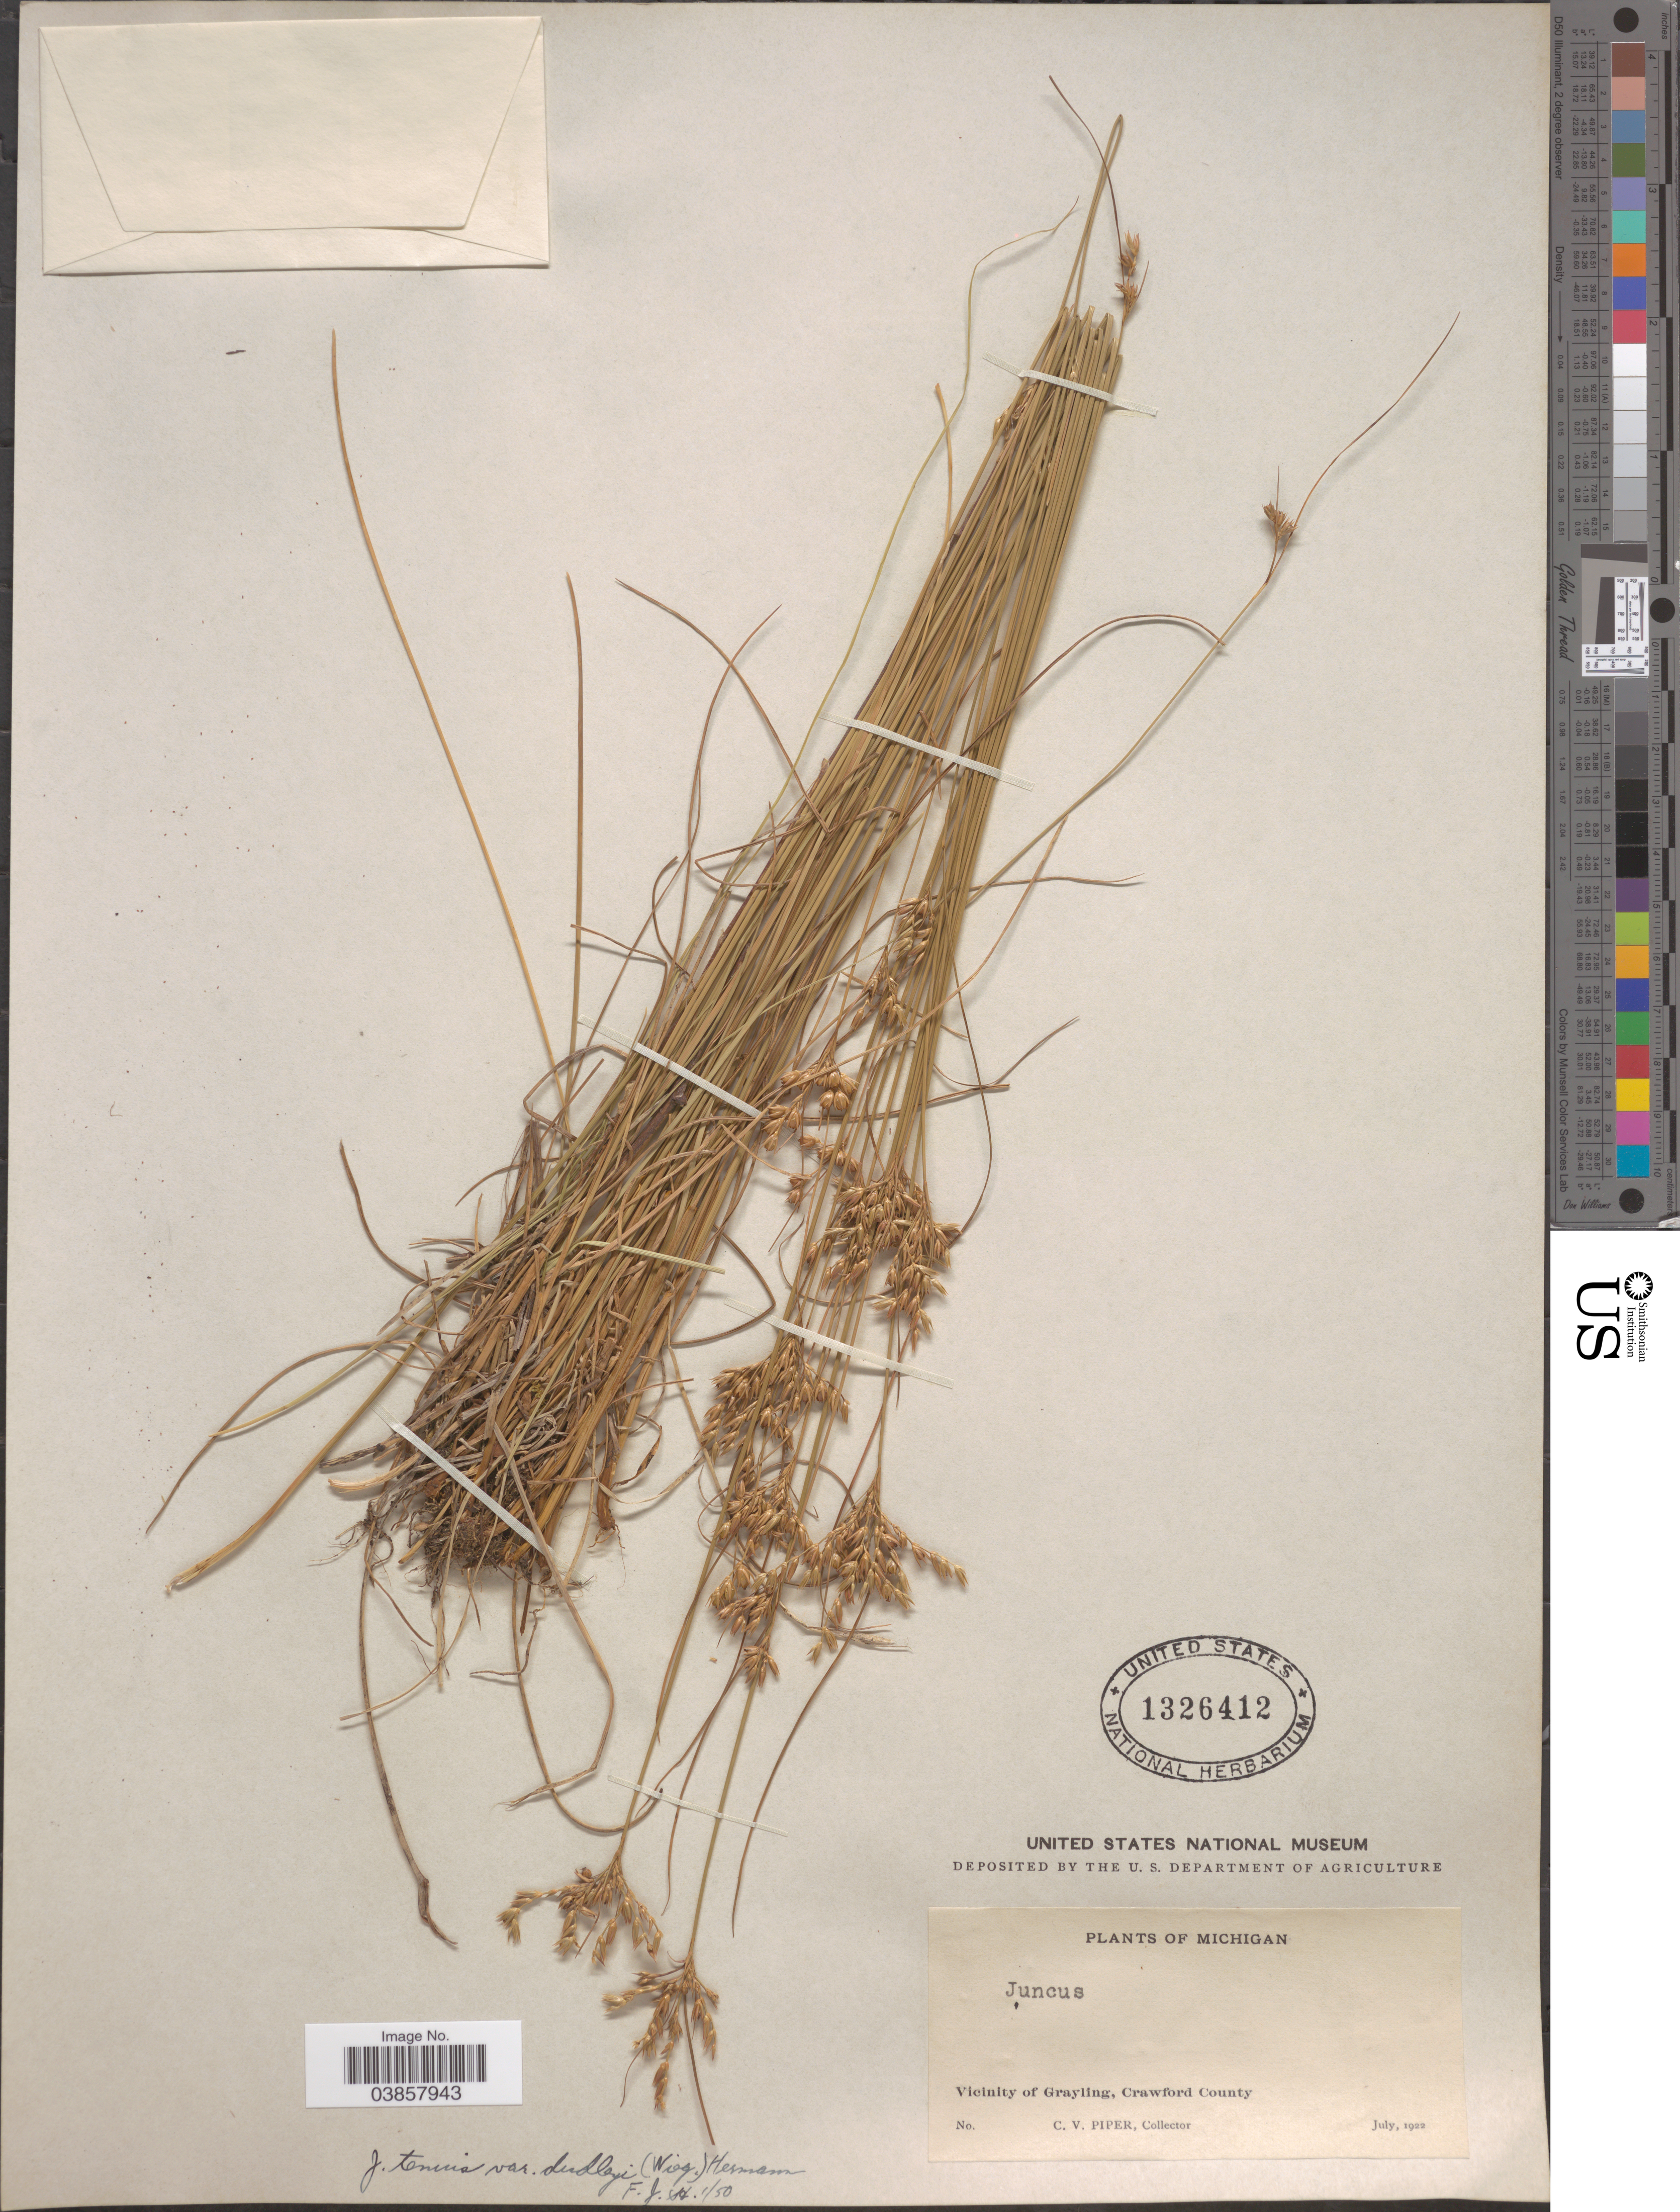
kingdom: Plantae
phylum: Tracheophyta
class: Liliopsida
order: Poales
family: Juncaceae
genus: Juncus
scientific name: Juncus tenuis var. dudleyi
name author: (Wiegand) F.J. Herm.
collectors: C. V. Piper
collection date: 1922-07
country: United States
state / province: Michigan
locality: Vicinity of Grayling, Crawford County.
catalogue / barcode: US 1326412